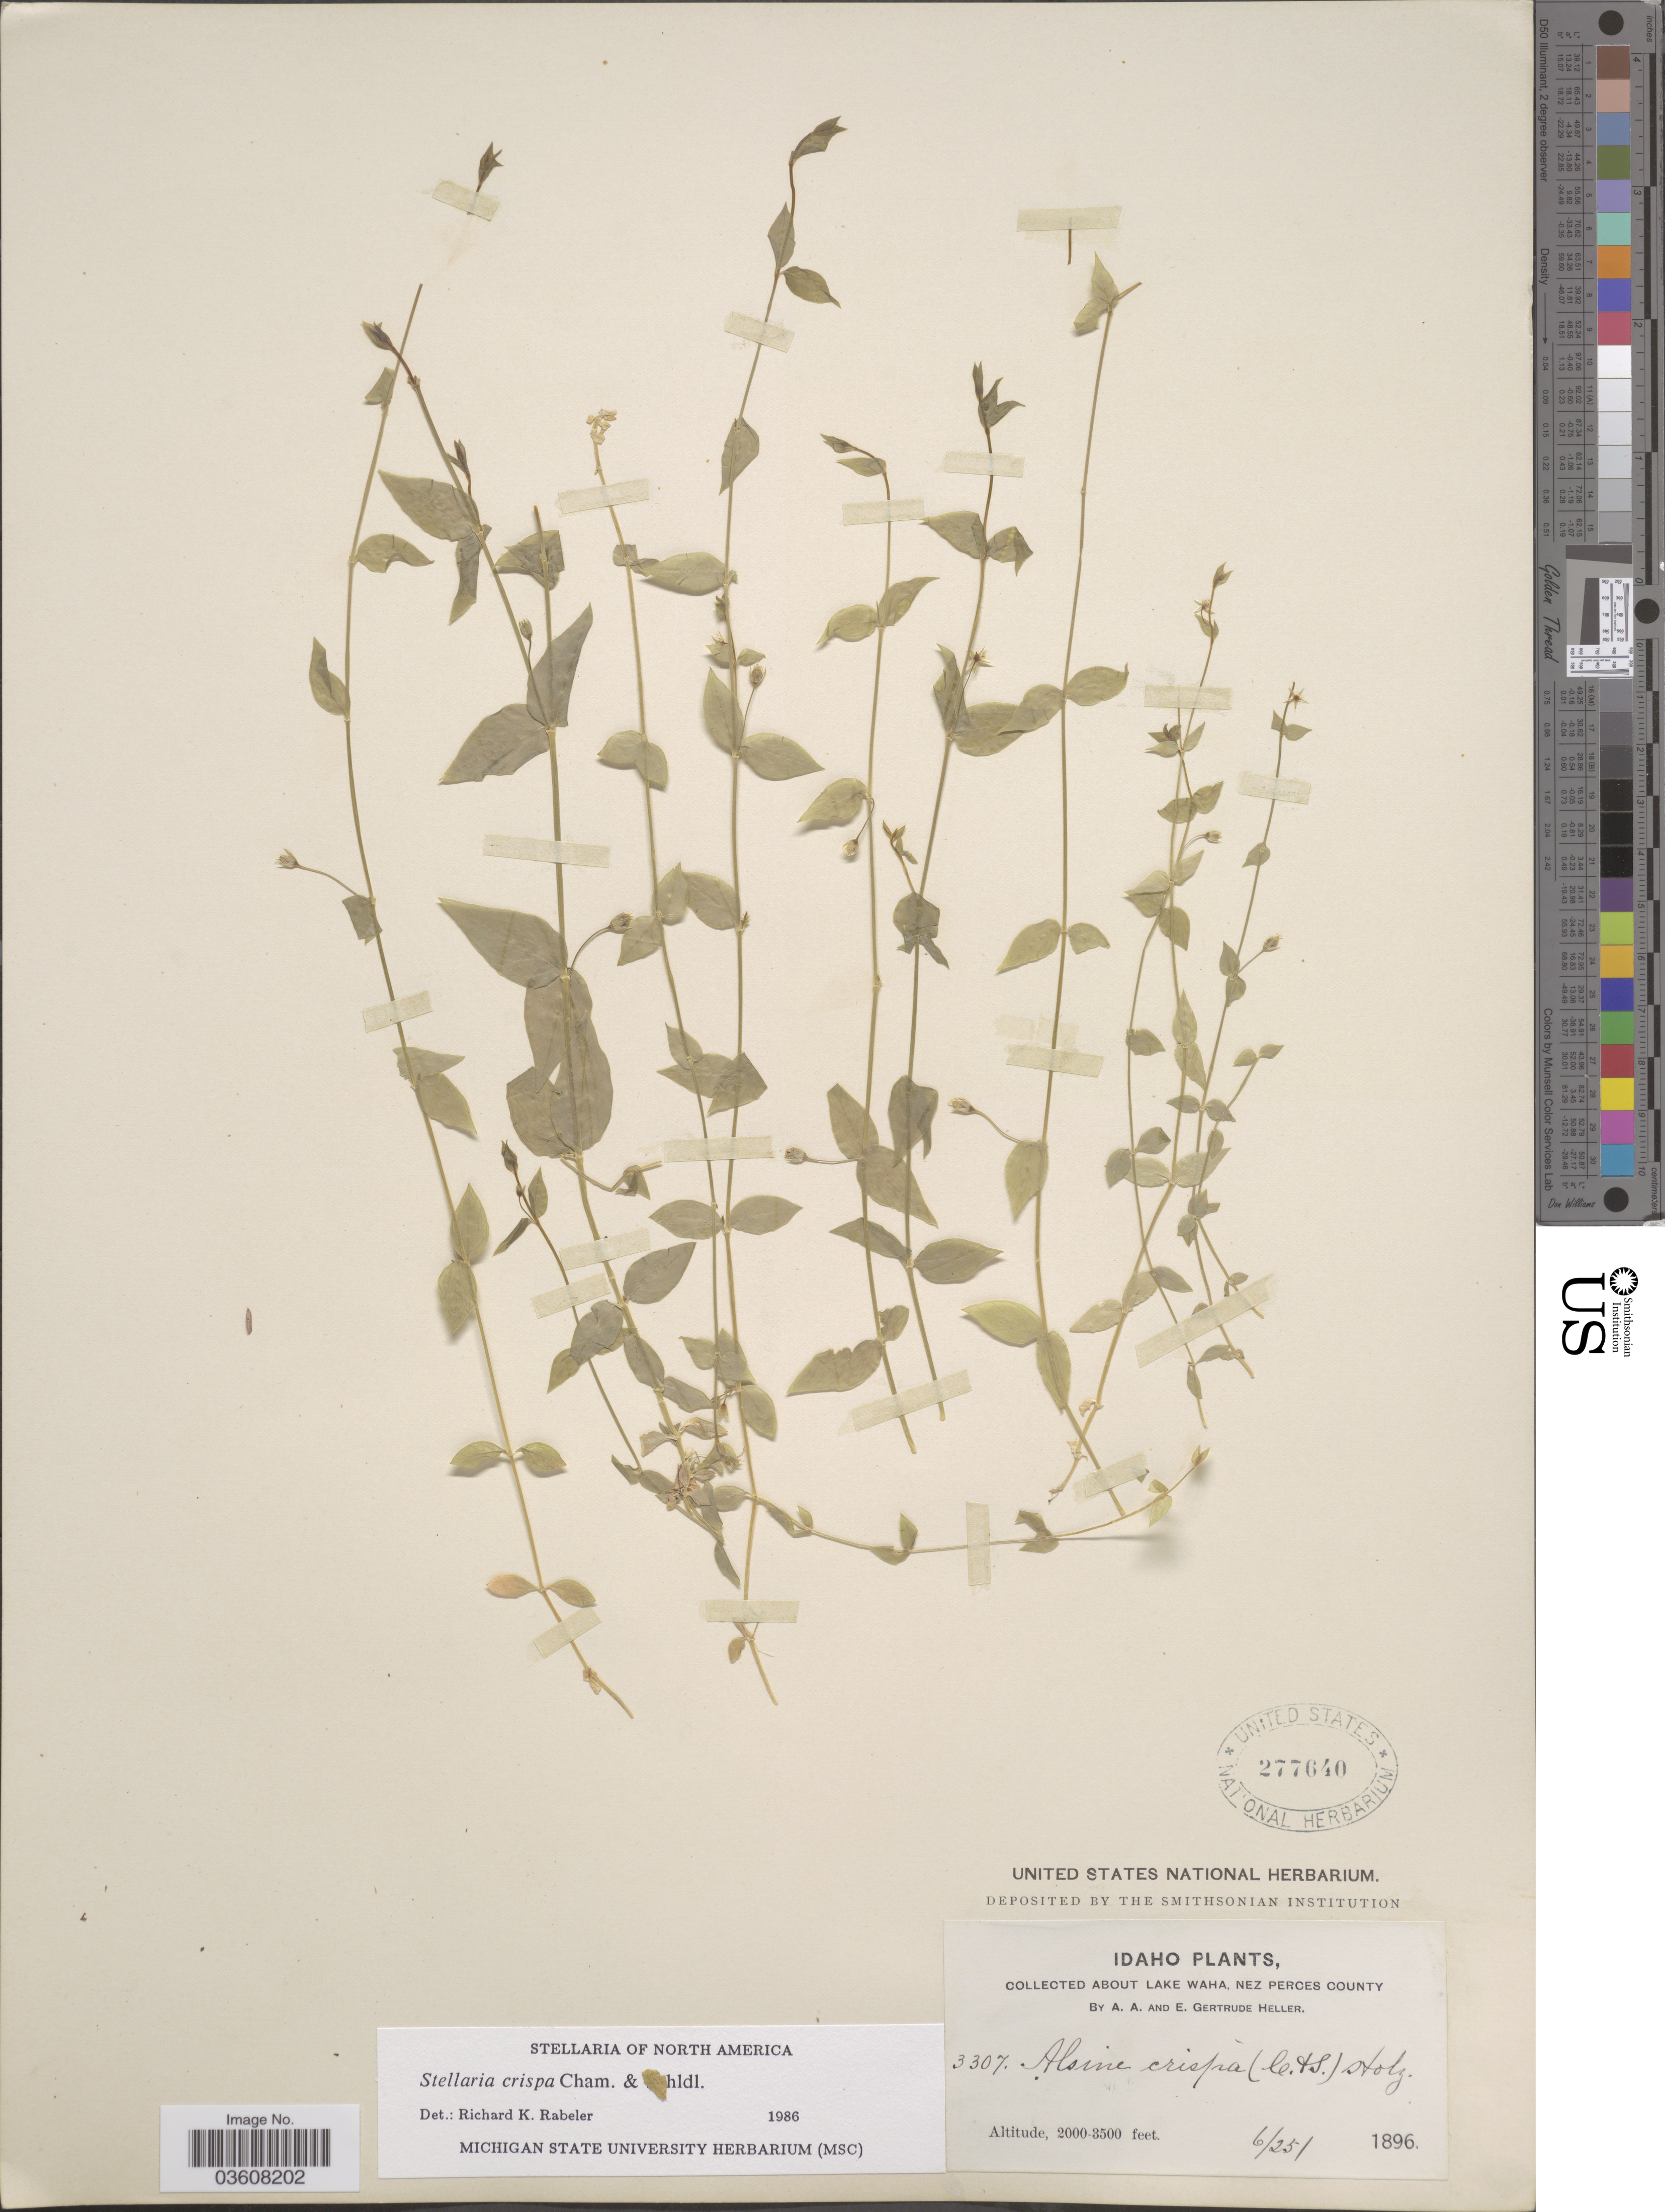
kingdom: Plantae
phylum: Tracheophyta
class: Magnoliopsida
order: Caryophyllales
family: Caryophyllaceae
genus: Stellaria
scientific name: Stellaria crispa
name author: Cham. & Schltdl.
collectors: A. A. Heller & E. Gertrude Heller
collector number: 3307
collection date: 1896-06-25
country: United States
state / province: Idaho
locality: About Lake Waha, Nez Perces County.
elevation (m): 610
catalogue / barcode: US 277640